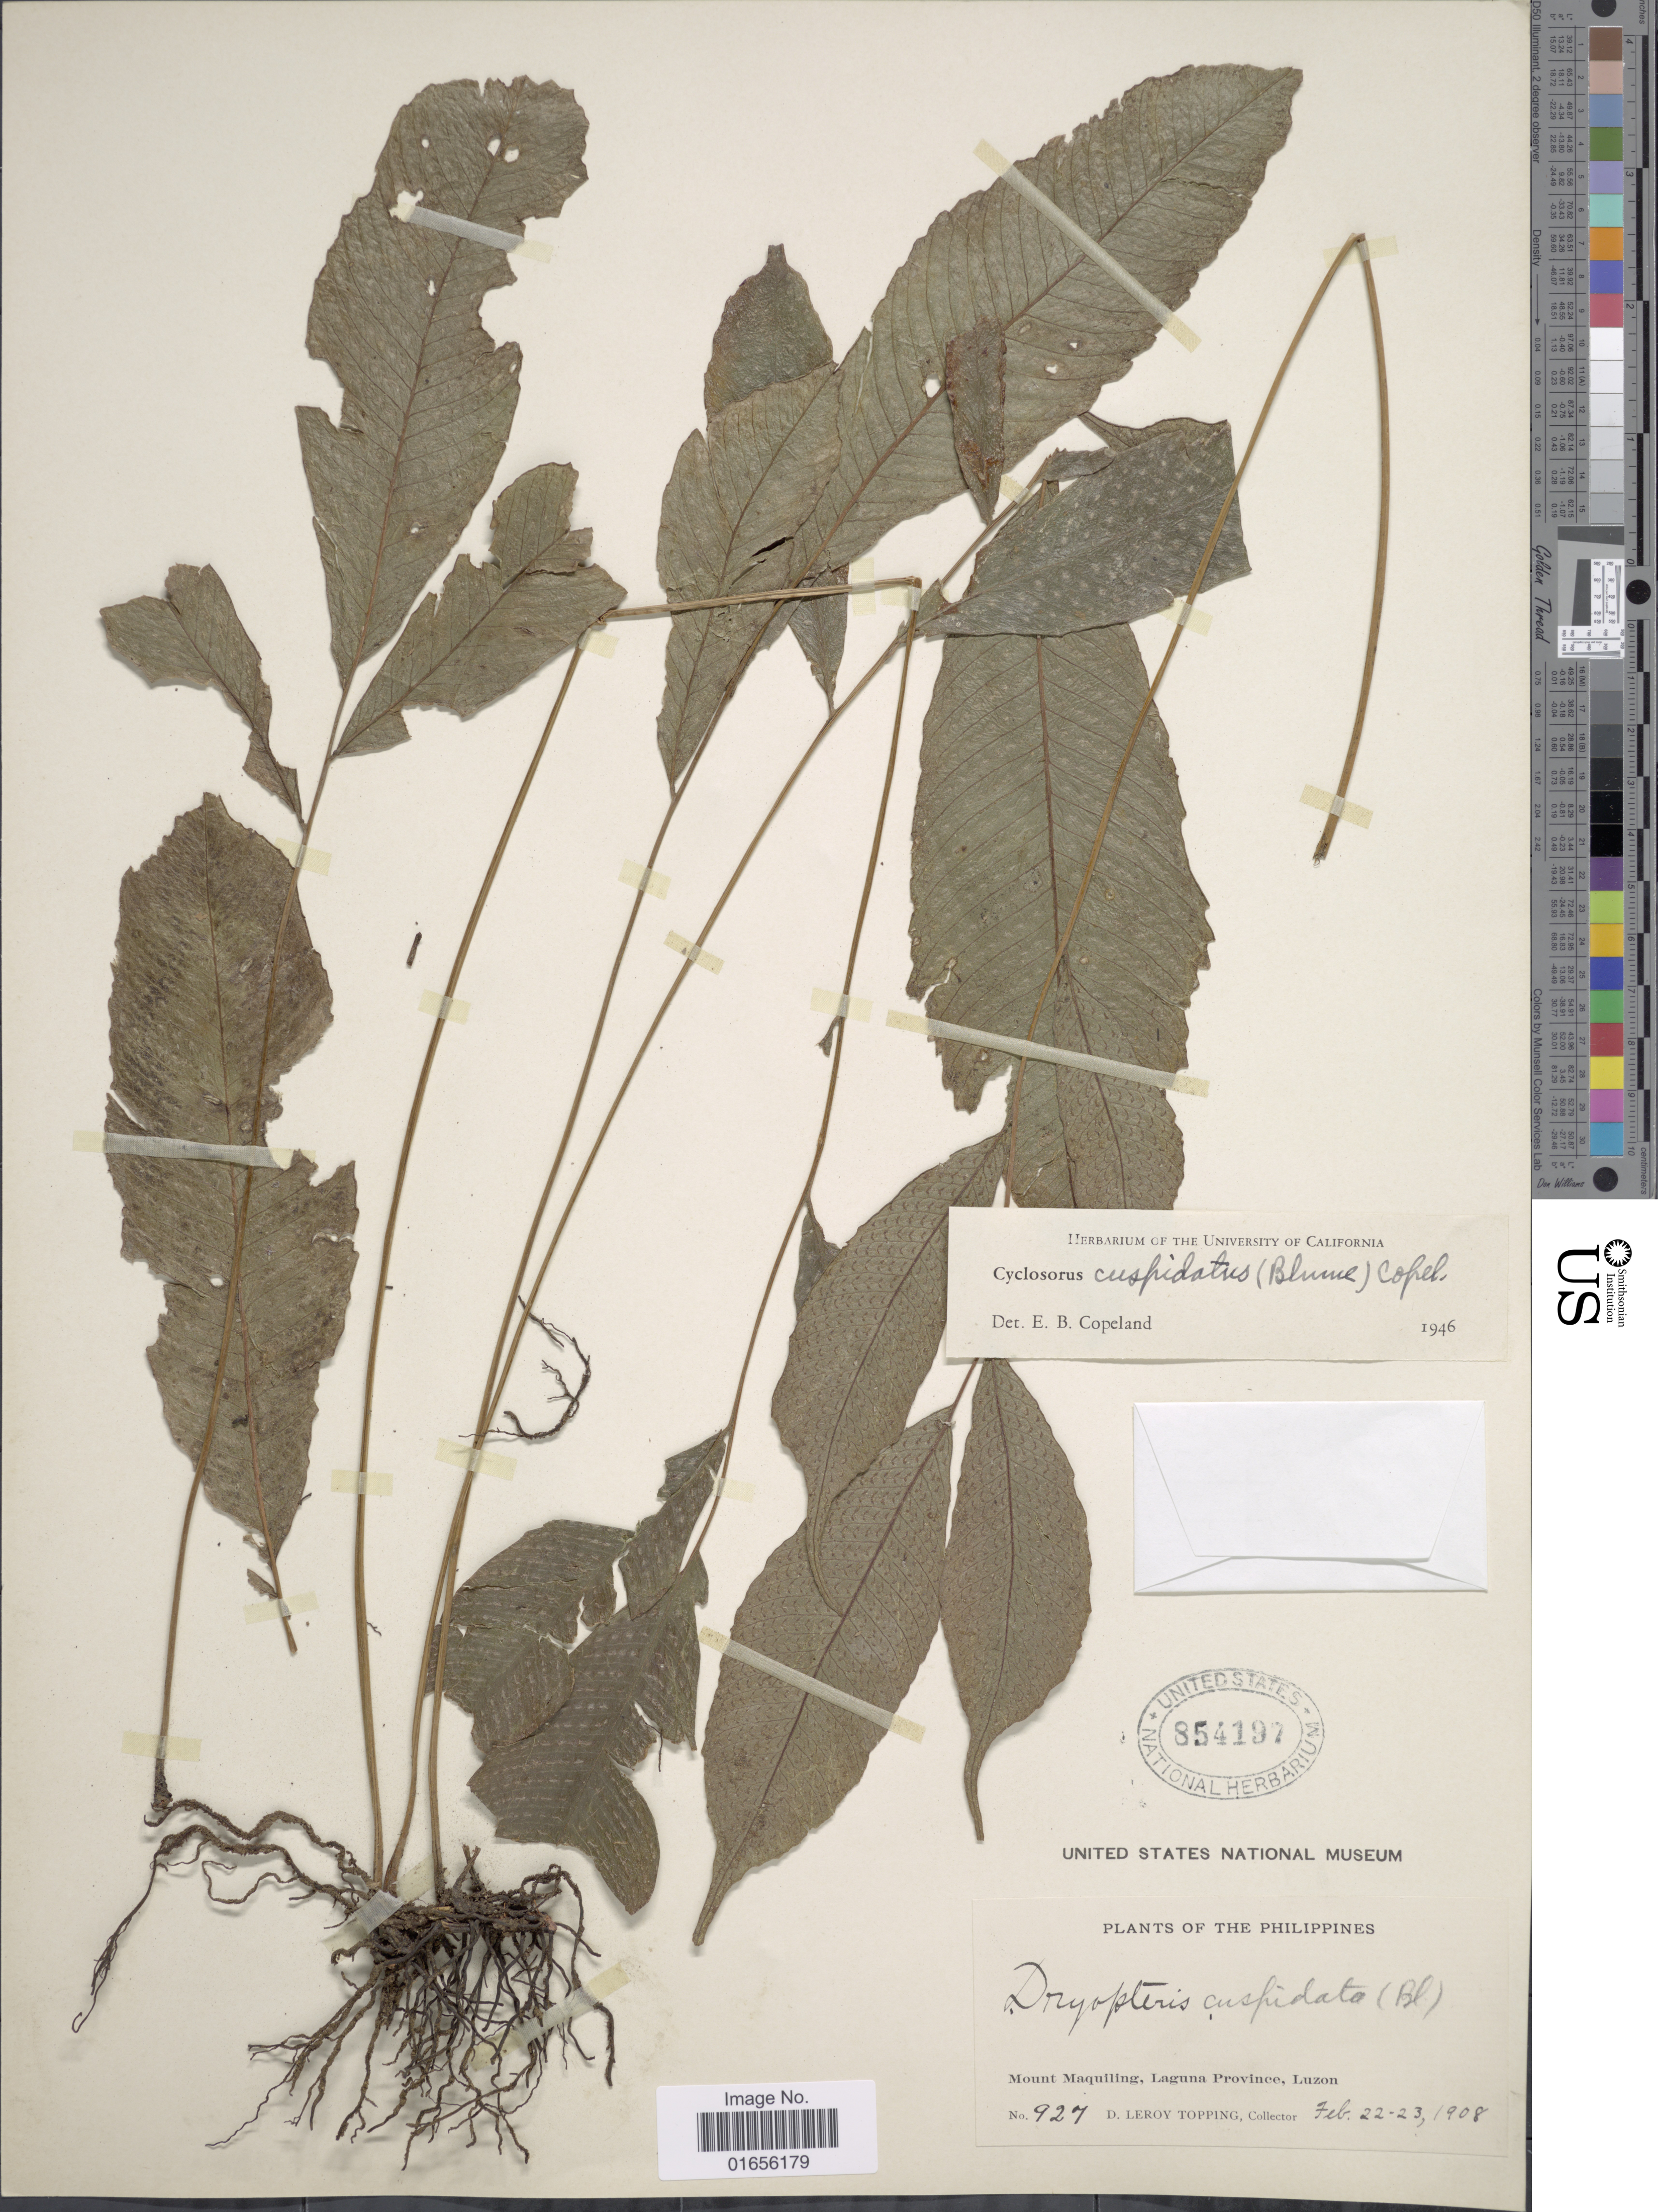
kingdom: Plantae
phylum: Tracheophyta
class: Polypodiopsida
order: Polypodiales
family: Thelypteridaceae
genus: Pronephrium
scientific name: Pronephrium cuspidatum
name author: (Blume) Holttum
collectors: D. L. Topping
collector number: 927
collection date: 1908-02-22/1908-02-23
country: Philippines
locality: The Philippines, Mount Maquiling, Laguna Province, Luzon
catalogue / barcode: US 854197